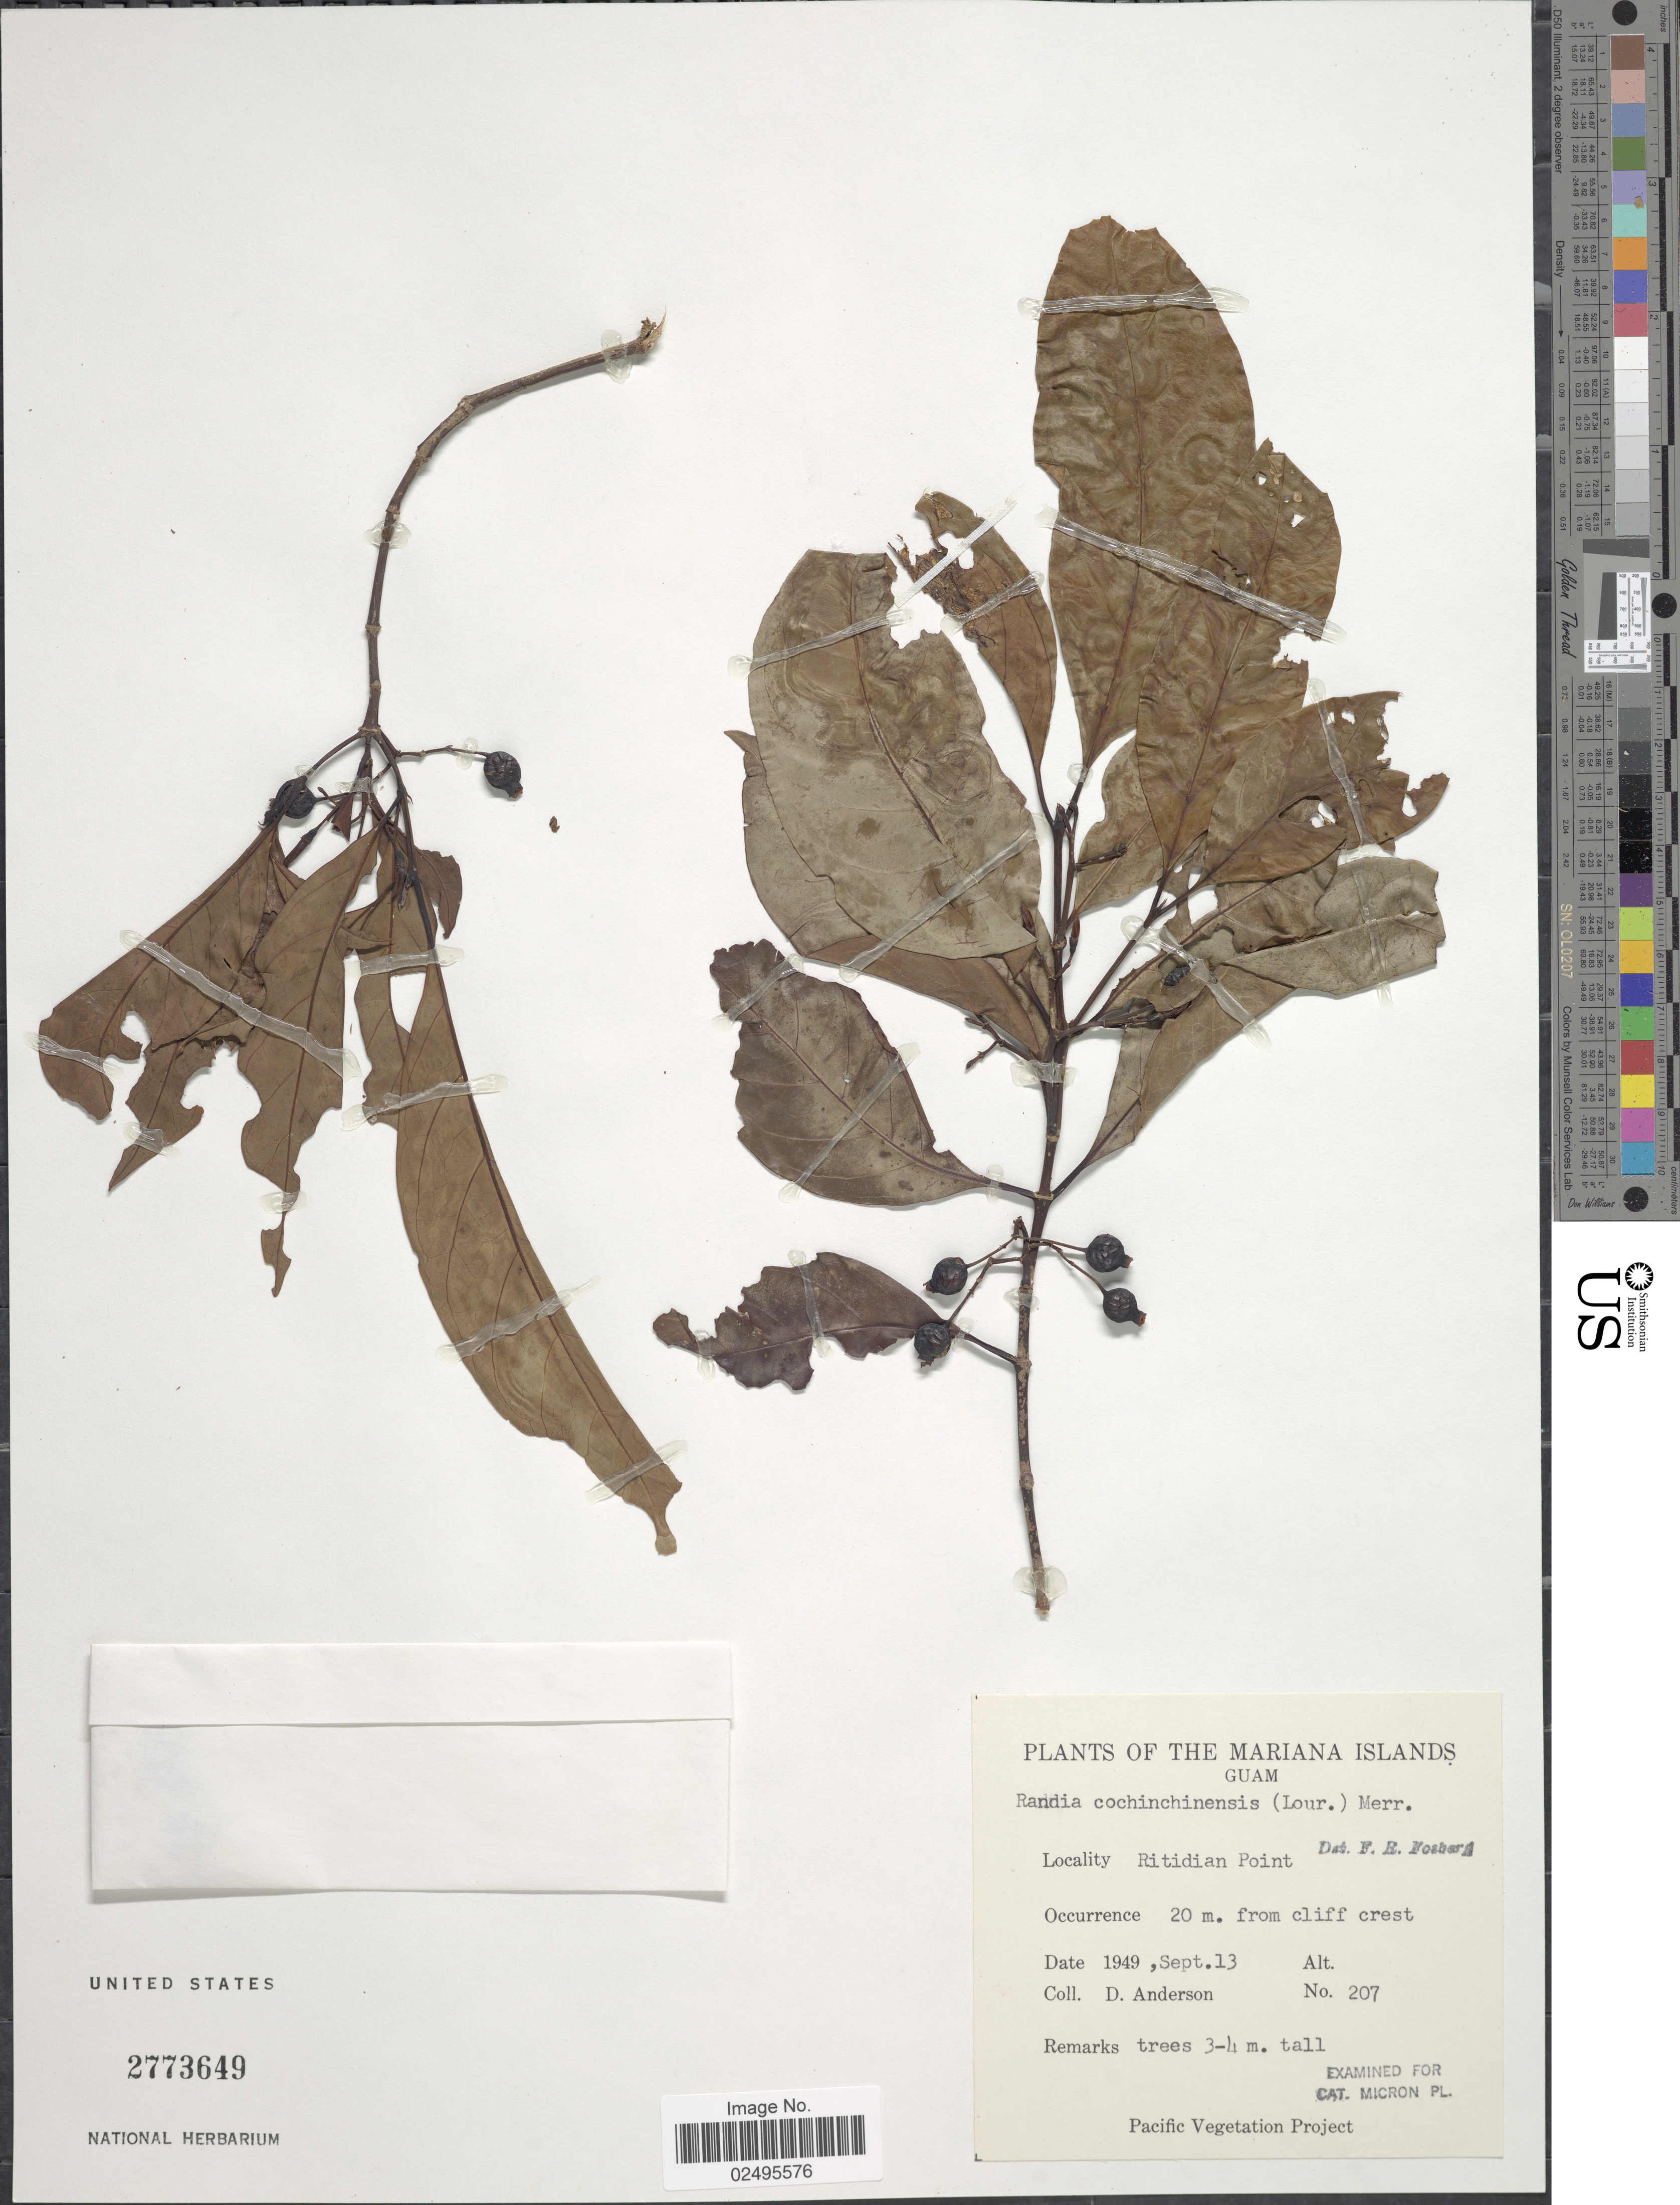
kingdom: Plantae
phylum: Tracheophyta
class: Magnoliopsida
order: Gentianales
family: Rubiaceae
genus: Aidia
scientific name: Aidia graeffei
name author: (Reinecke) Tirveng.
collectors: D. Anderson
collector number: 207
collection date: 1949-09-13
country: Guam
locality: Mariana Islands, Ritidian Point, 20 m. from cliff crest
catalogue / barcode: US 2773649